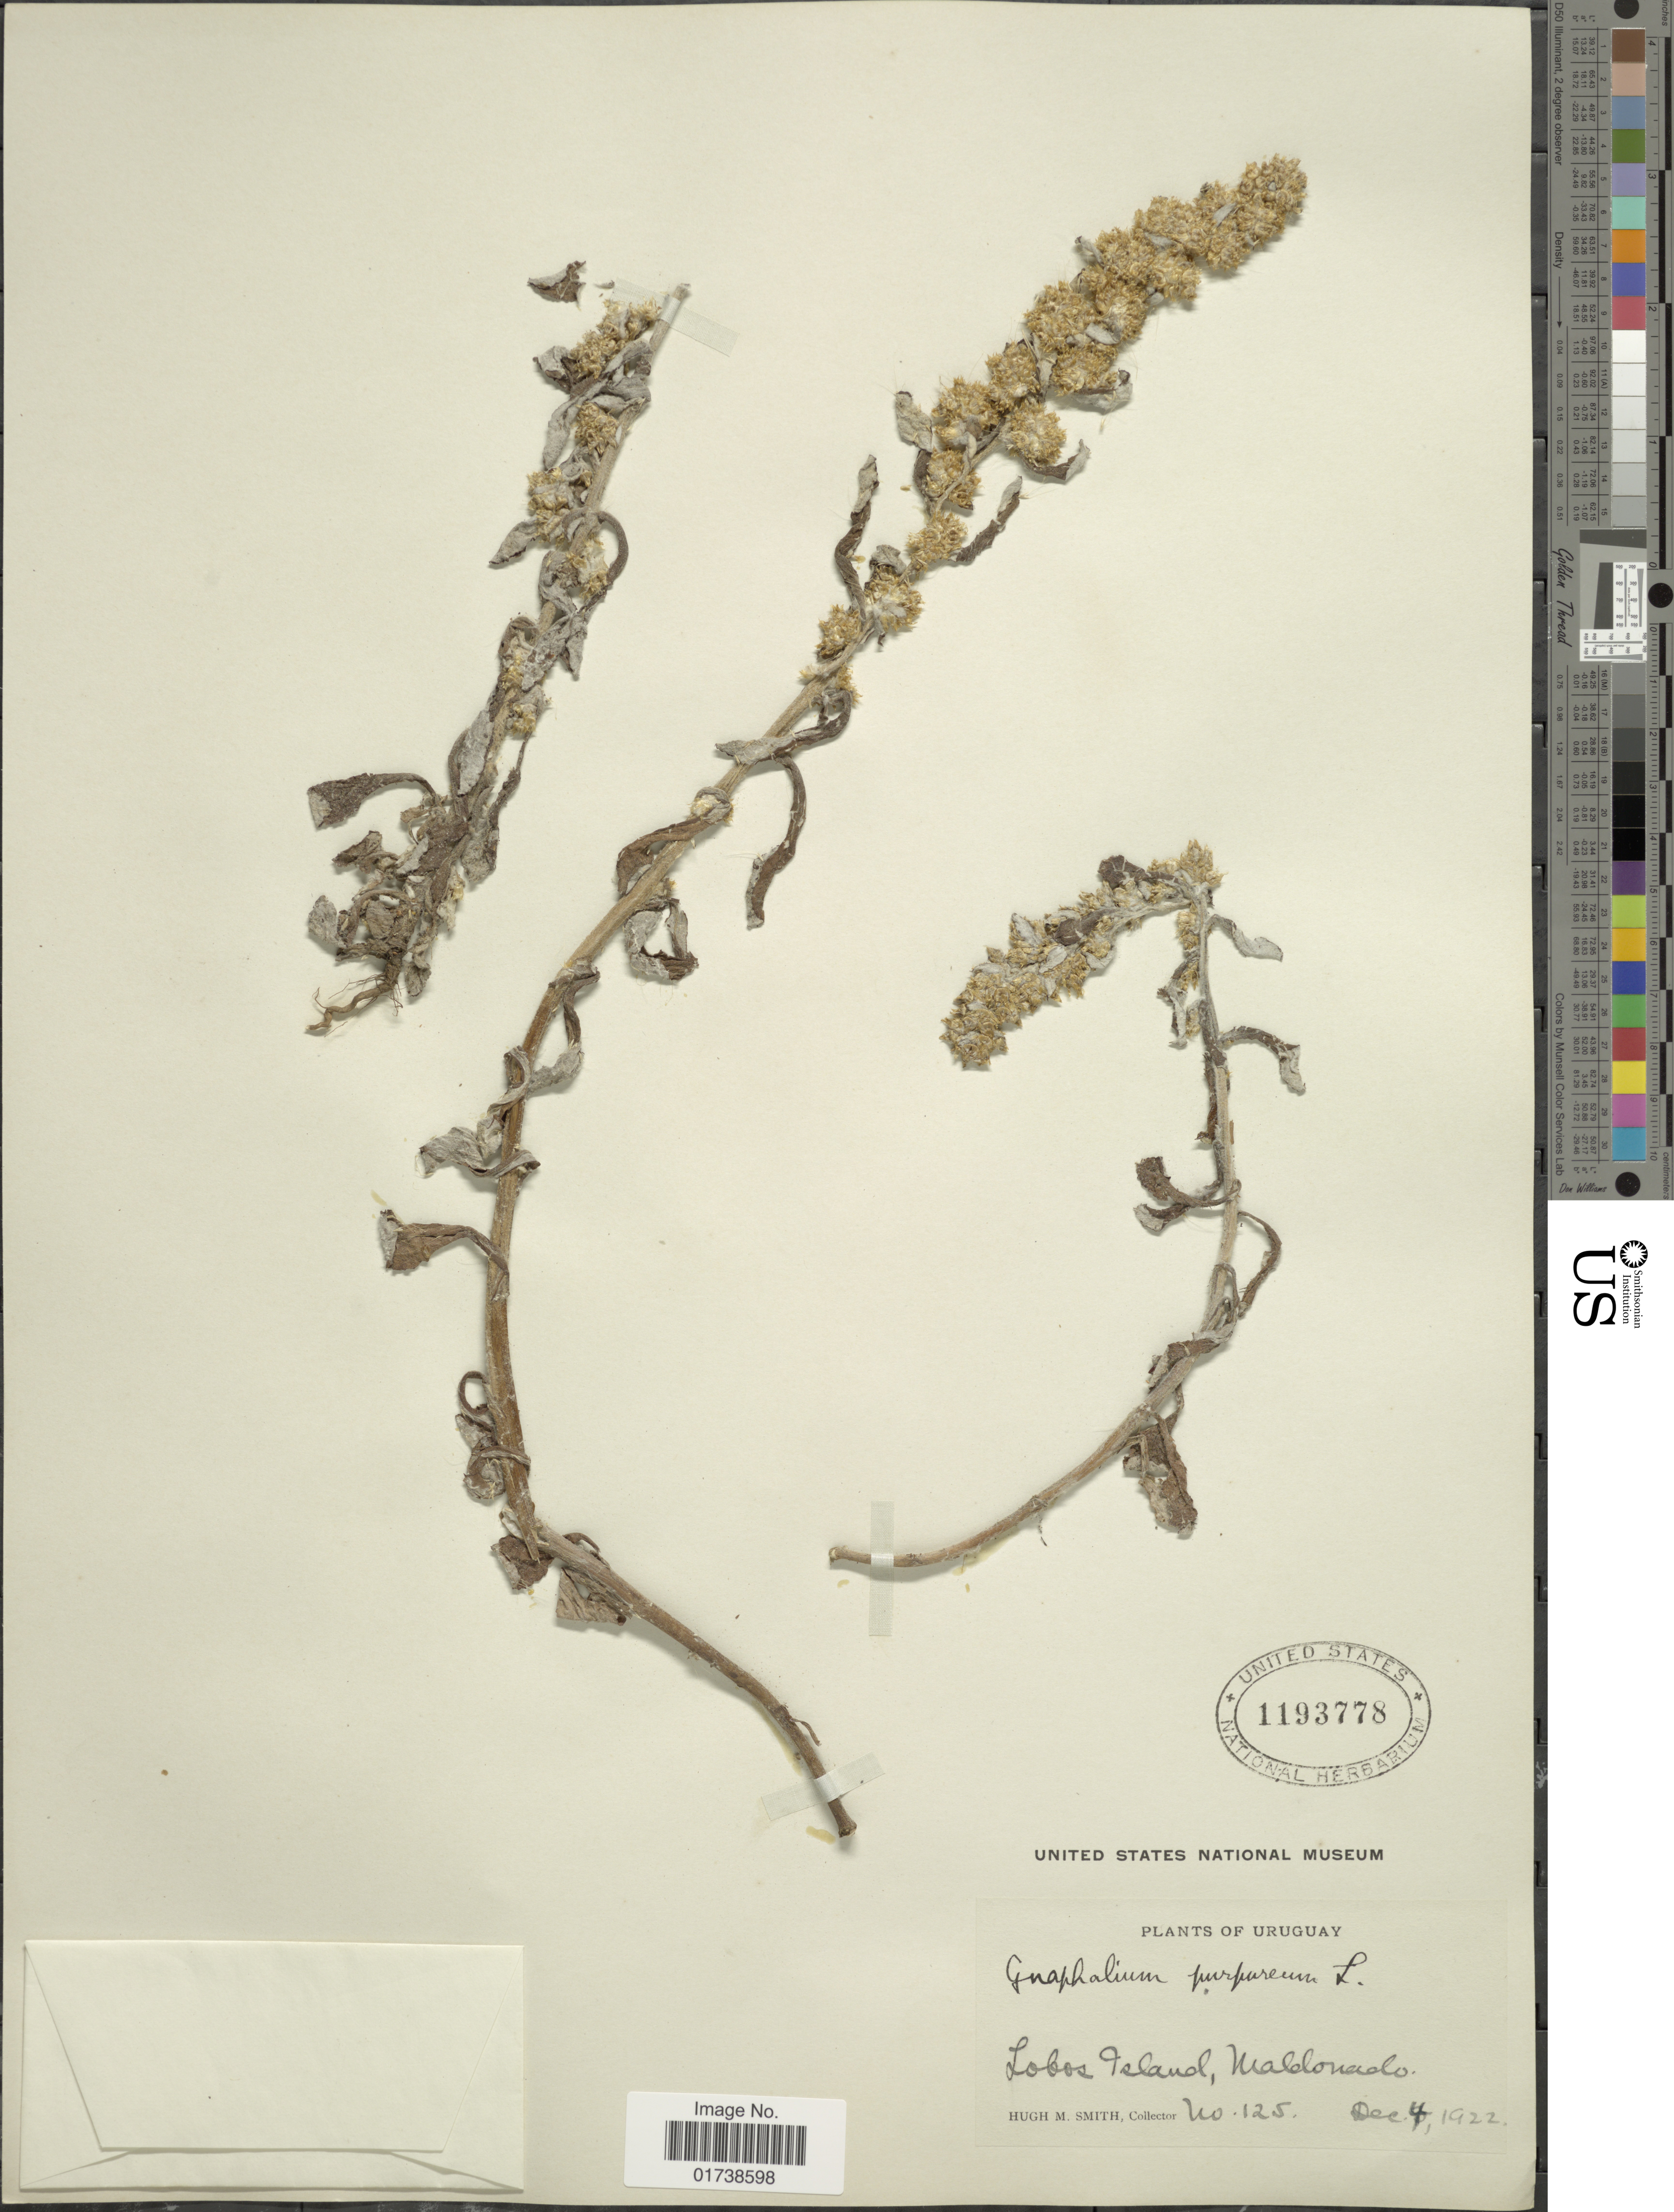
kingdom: Plantae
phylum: Tracheophyta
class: Magnoliopsida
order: Asterales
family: Asteraceae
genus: Gamochaeta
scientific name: Gamochaeta purpurea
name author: (L.) Cabrera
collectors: H. M. Smith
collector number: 125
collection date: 1922-12-04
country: Uruguay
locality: Lobos Island, Mablonado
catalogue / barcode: US 1193778